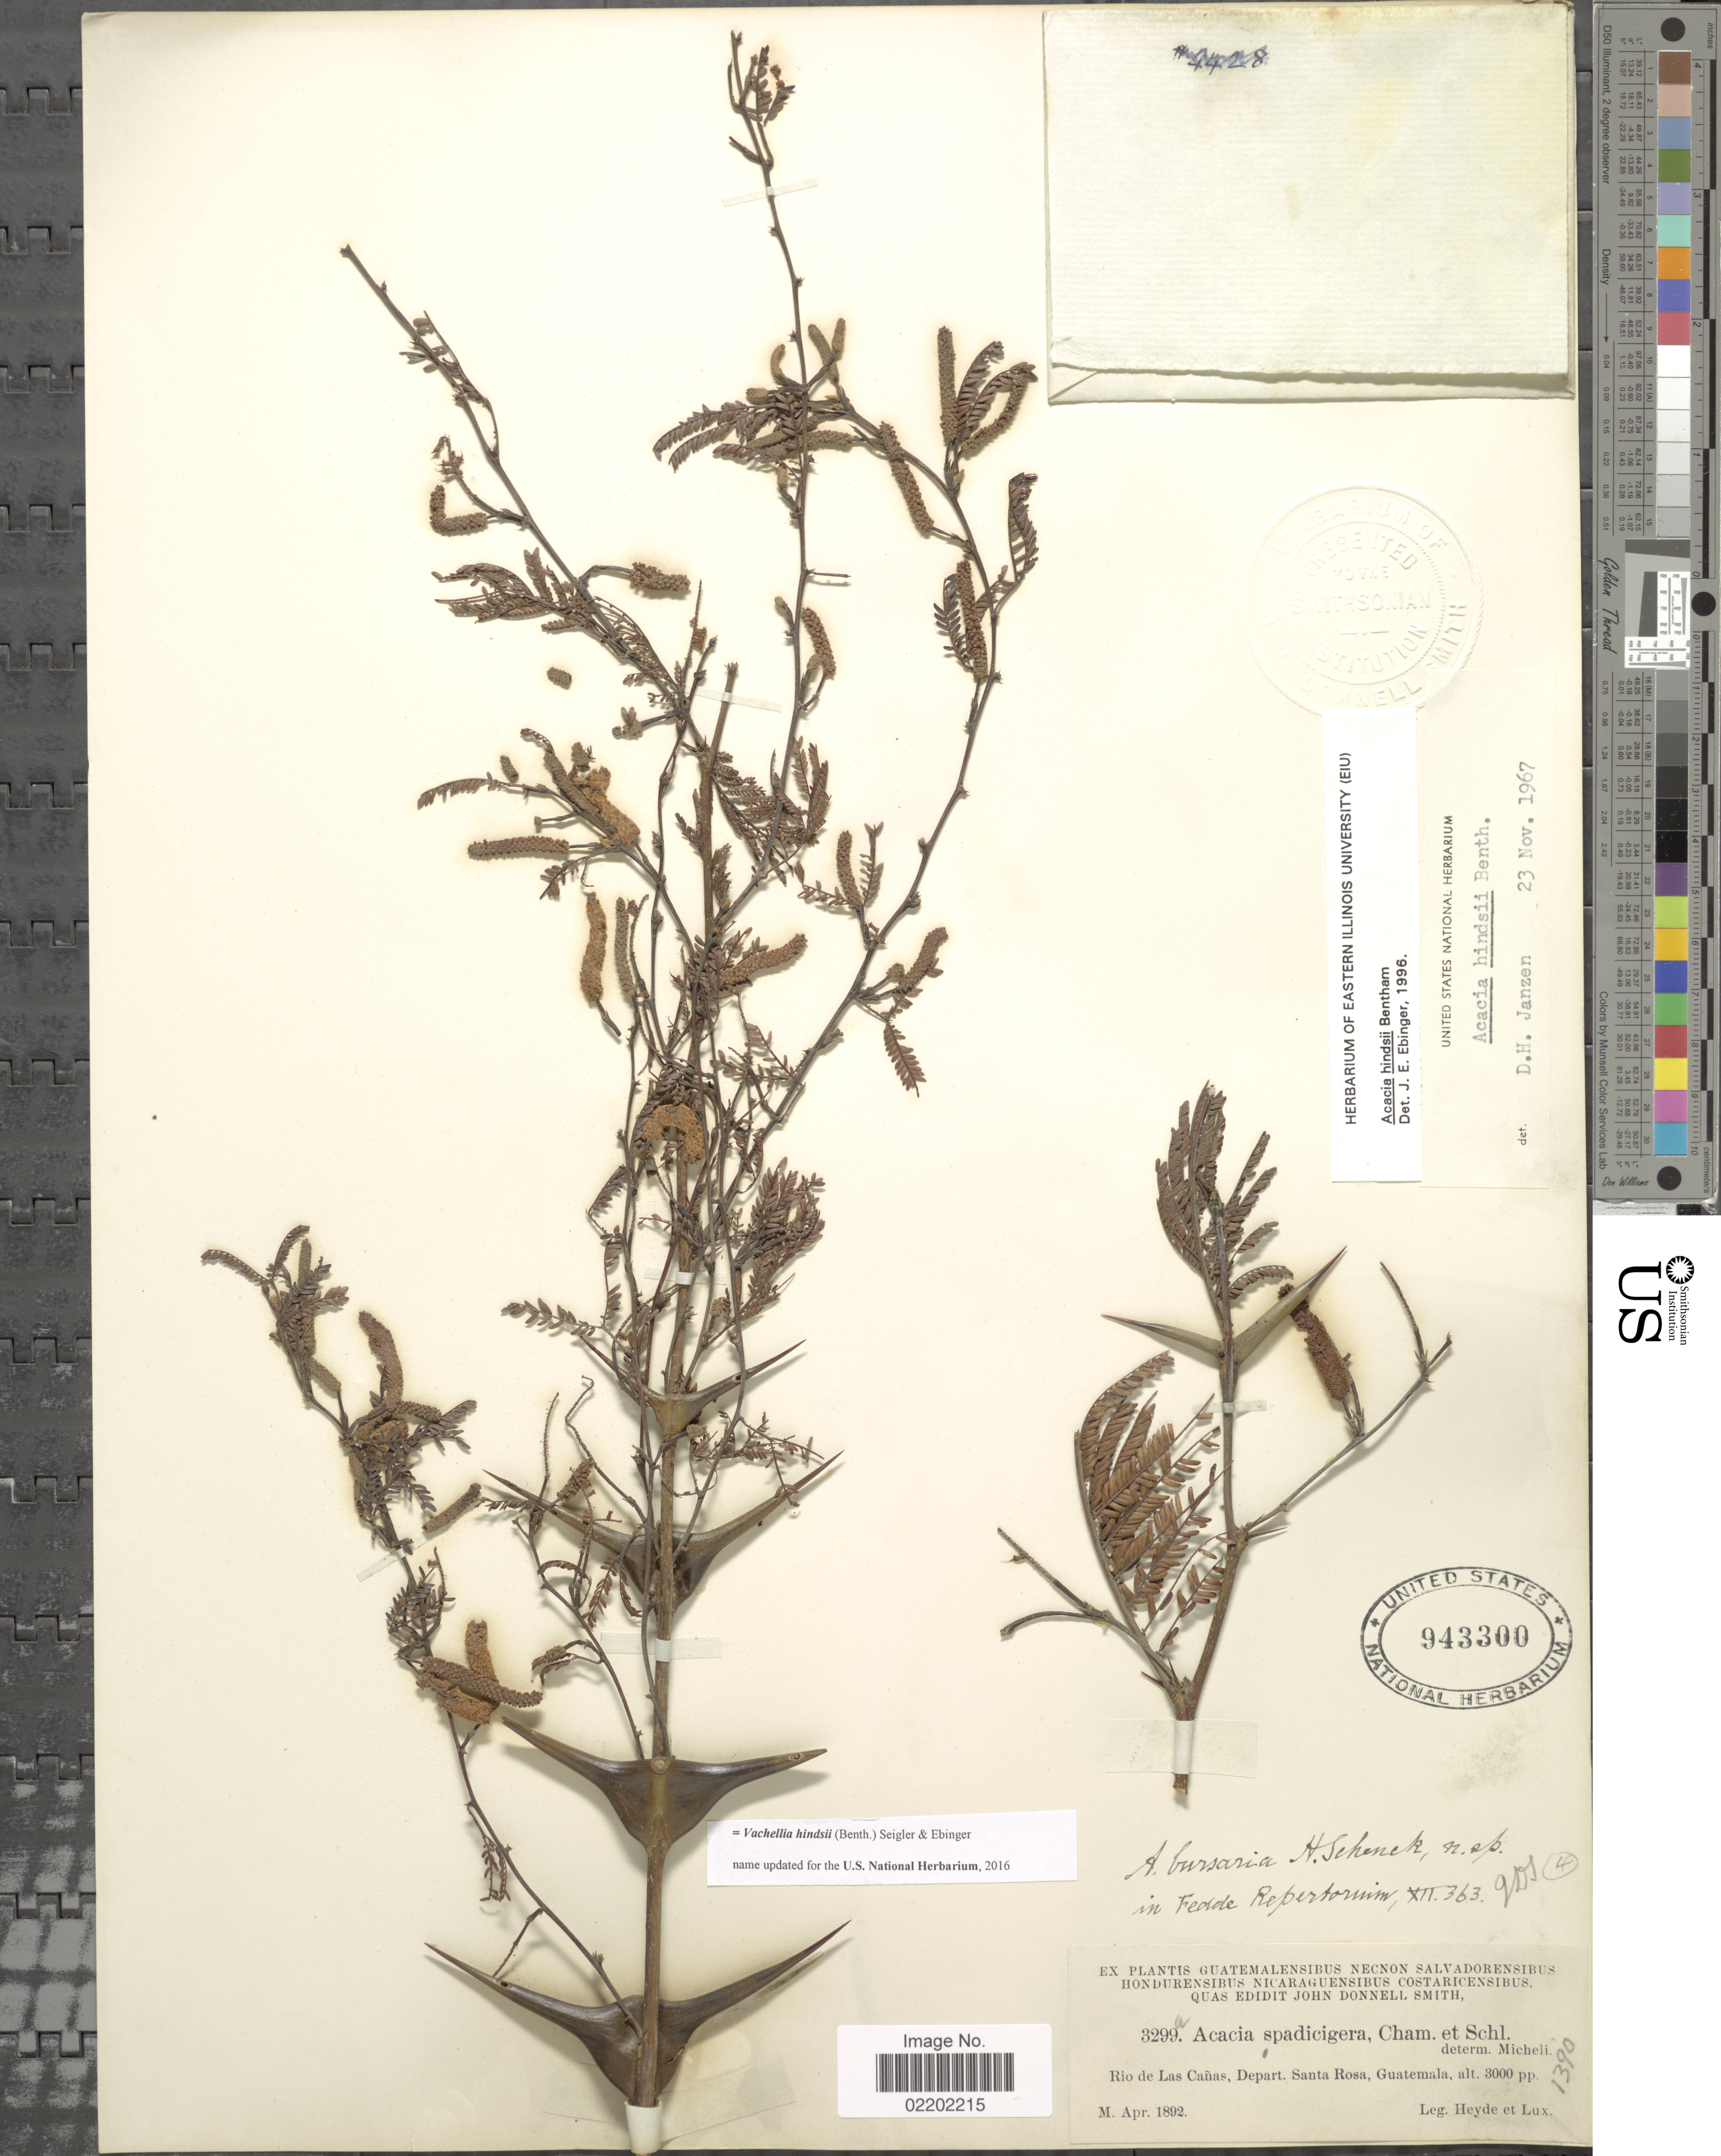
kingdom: Plantae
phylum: Tracheophyta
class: Magnoliopsida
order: Fabales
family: Fabaceae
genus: Vachellia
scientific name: Vachellia hindsii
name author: (Benth.) Seigler & Ebinger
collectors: Heyde & Lux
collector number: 3299a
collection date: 1892-04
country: Guatemala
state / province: Santa Rosa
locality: Rio de Las Cañas, Depart Santa Rosa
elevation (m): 914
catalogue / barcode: US 943300